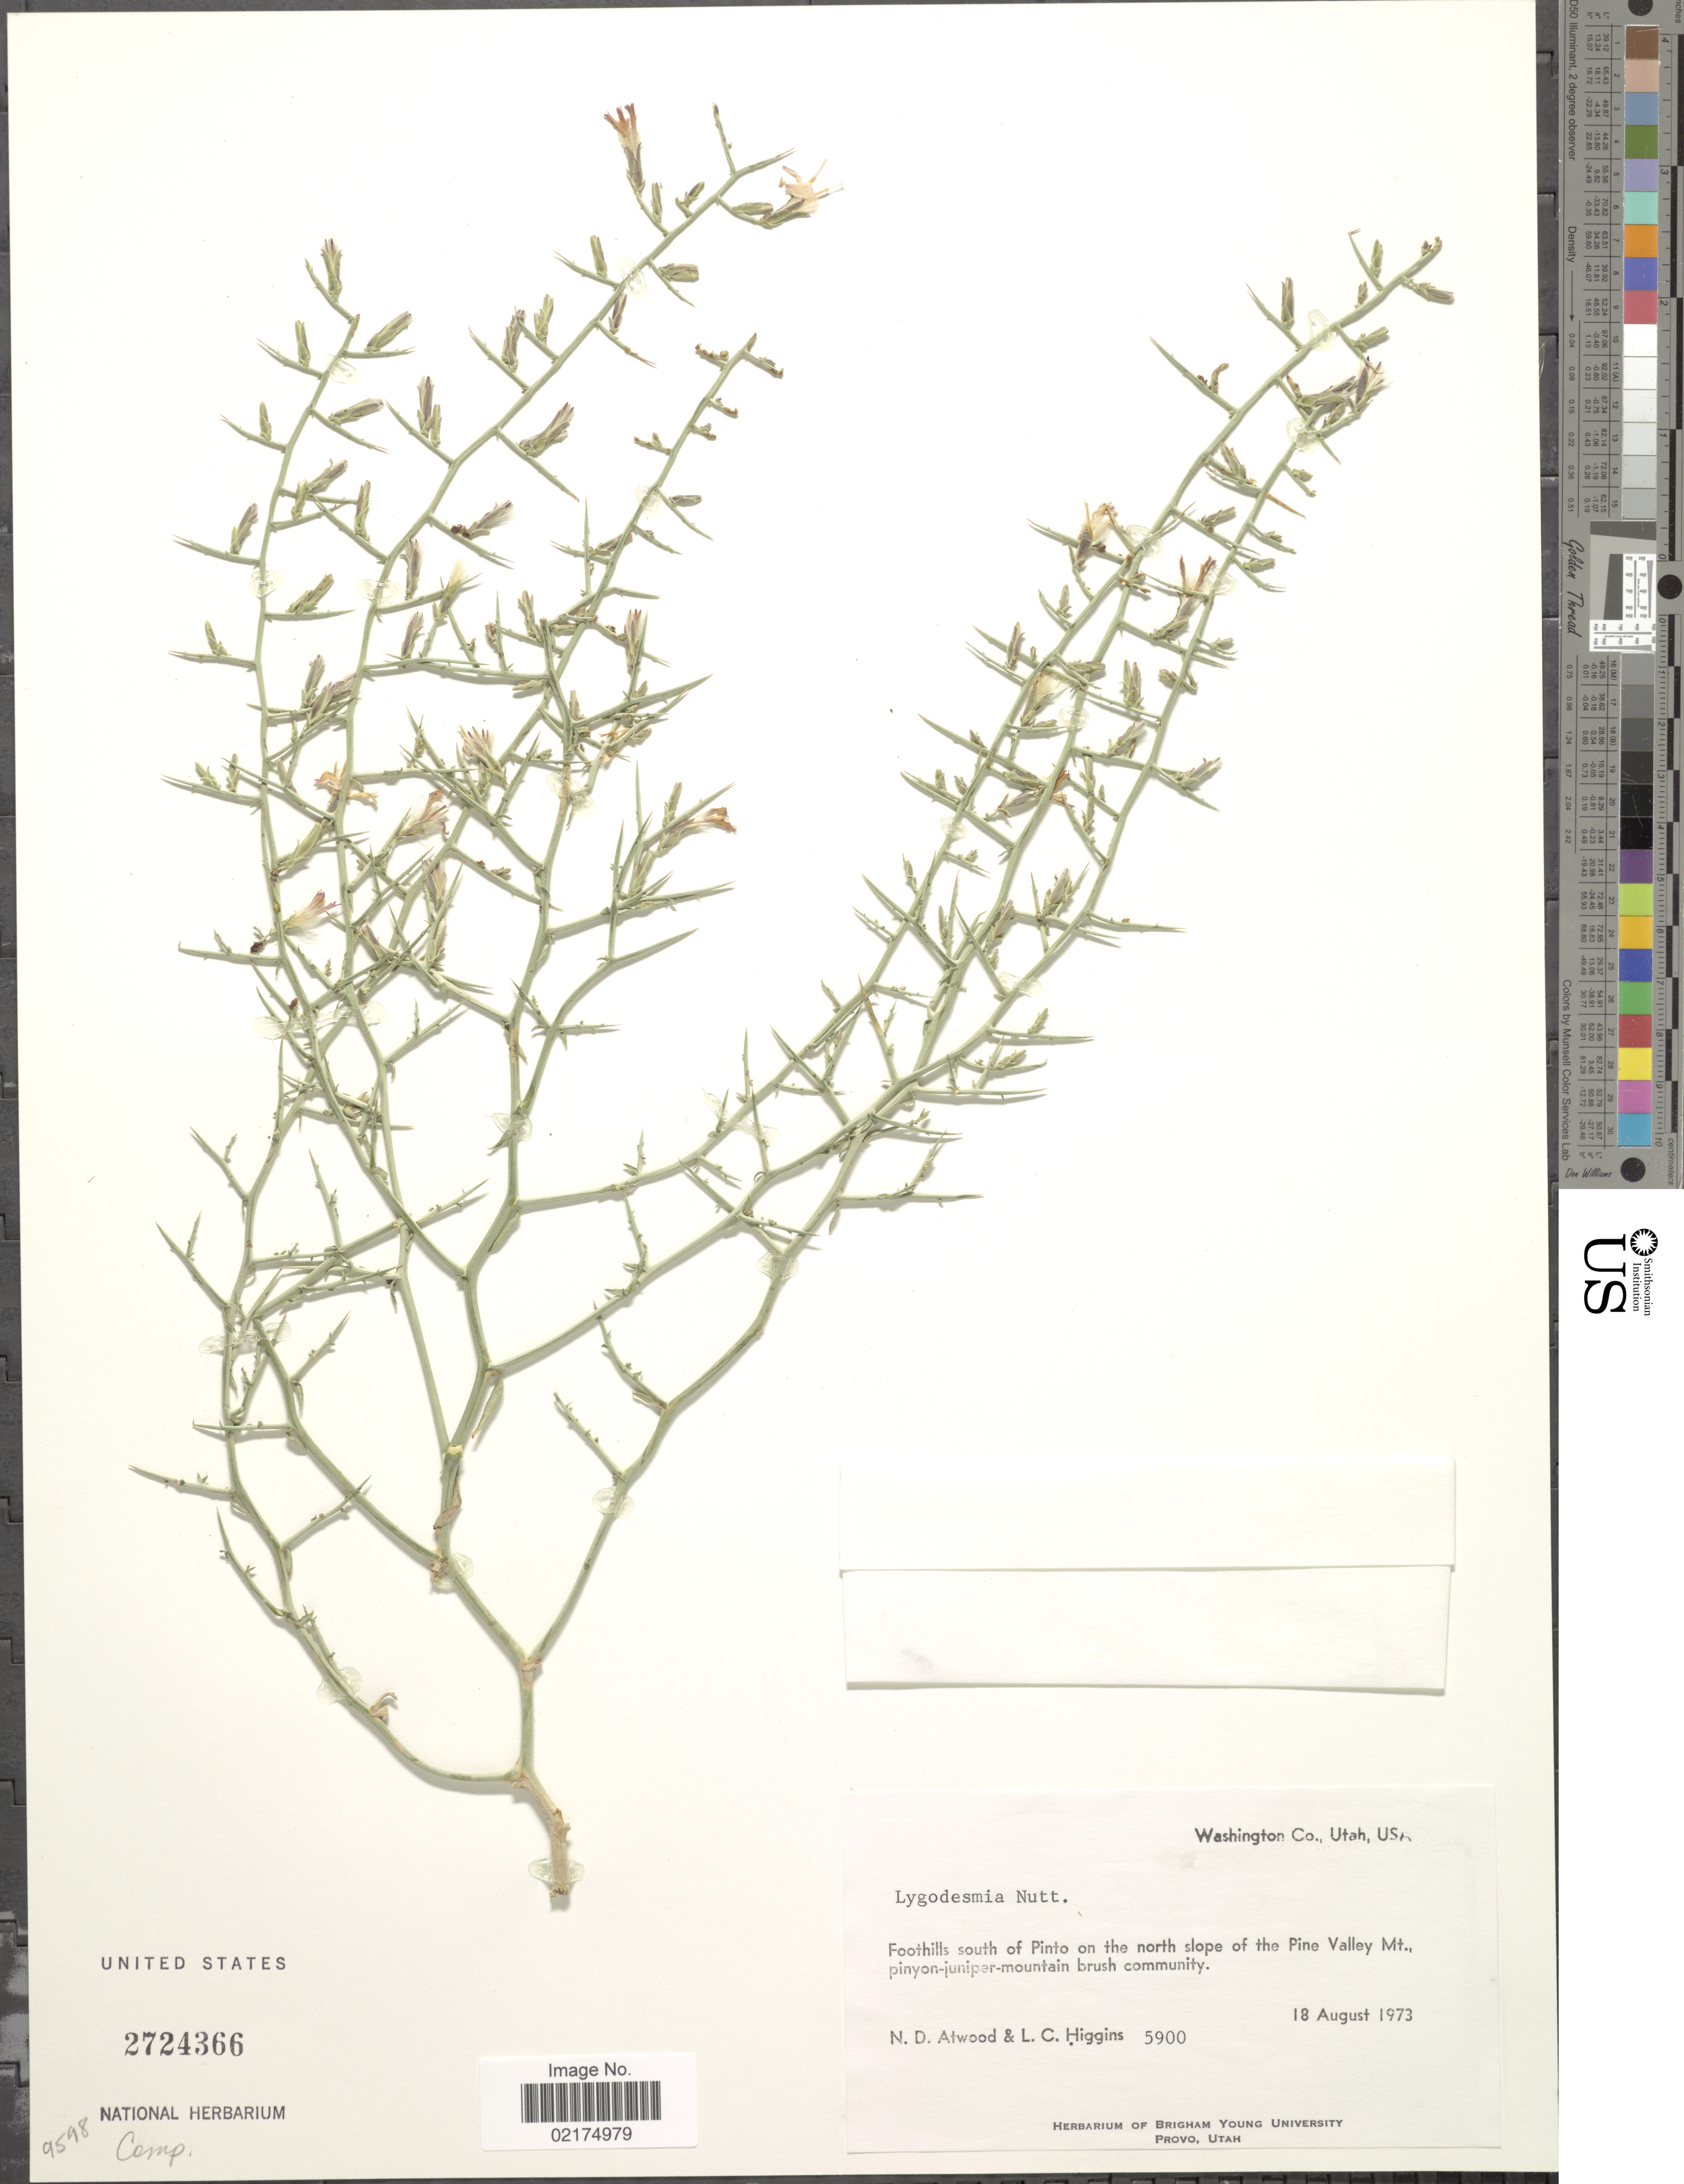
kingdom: Plantae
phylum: Tracheophyta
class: Magnoliopsida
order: Asterales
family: Asteraceae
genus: Lygodesmia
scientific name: Lygodesmia sp.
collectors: N. Atwood & L. Higgins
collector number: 5900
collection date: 1973-08-18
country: United States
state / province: Utah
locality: Foothills south of Pinto on the north slope of the Pine Valley Mt.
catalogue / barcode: US 2724366